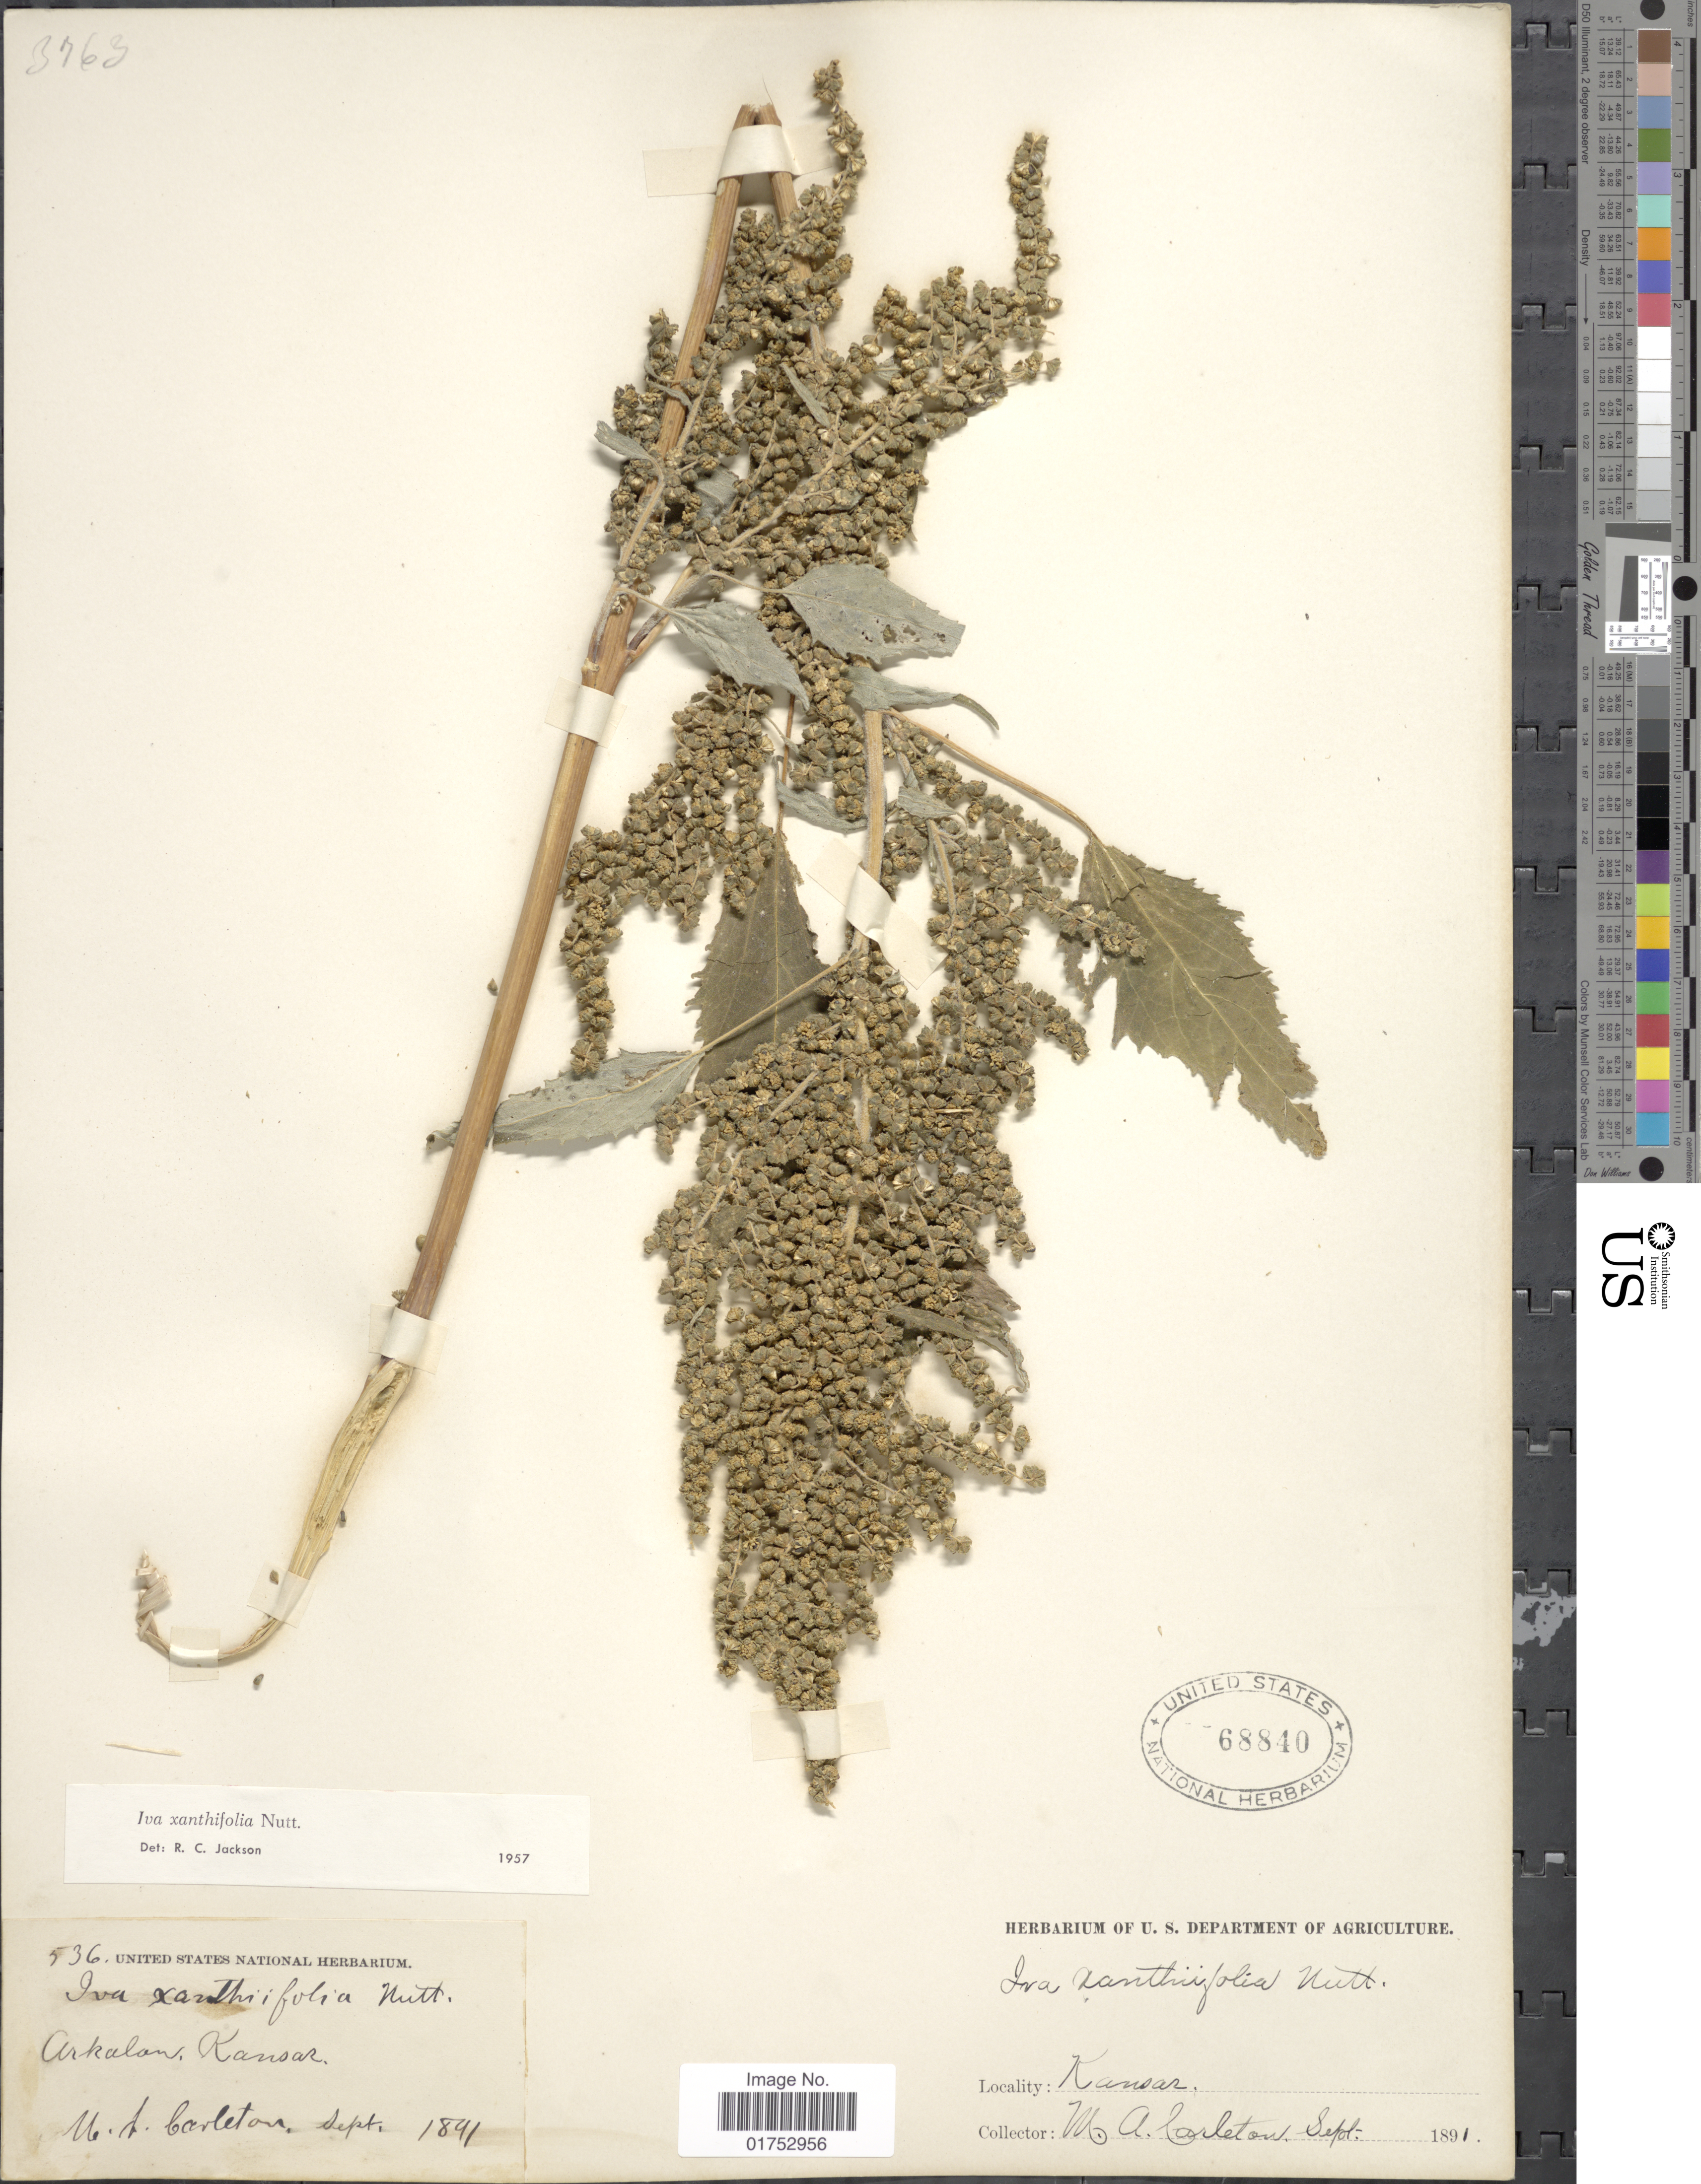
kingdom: Plantae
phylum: Tracheophyta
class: Magnoliopsida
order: Asterales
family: Asteraceae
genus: Iva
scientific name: Iva xanthifolia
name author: Nutt.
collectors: M. A. Carleton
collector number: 536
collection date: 1891-09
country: United States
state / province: Kansas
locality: Arkalan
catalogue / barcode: US 68840